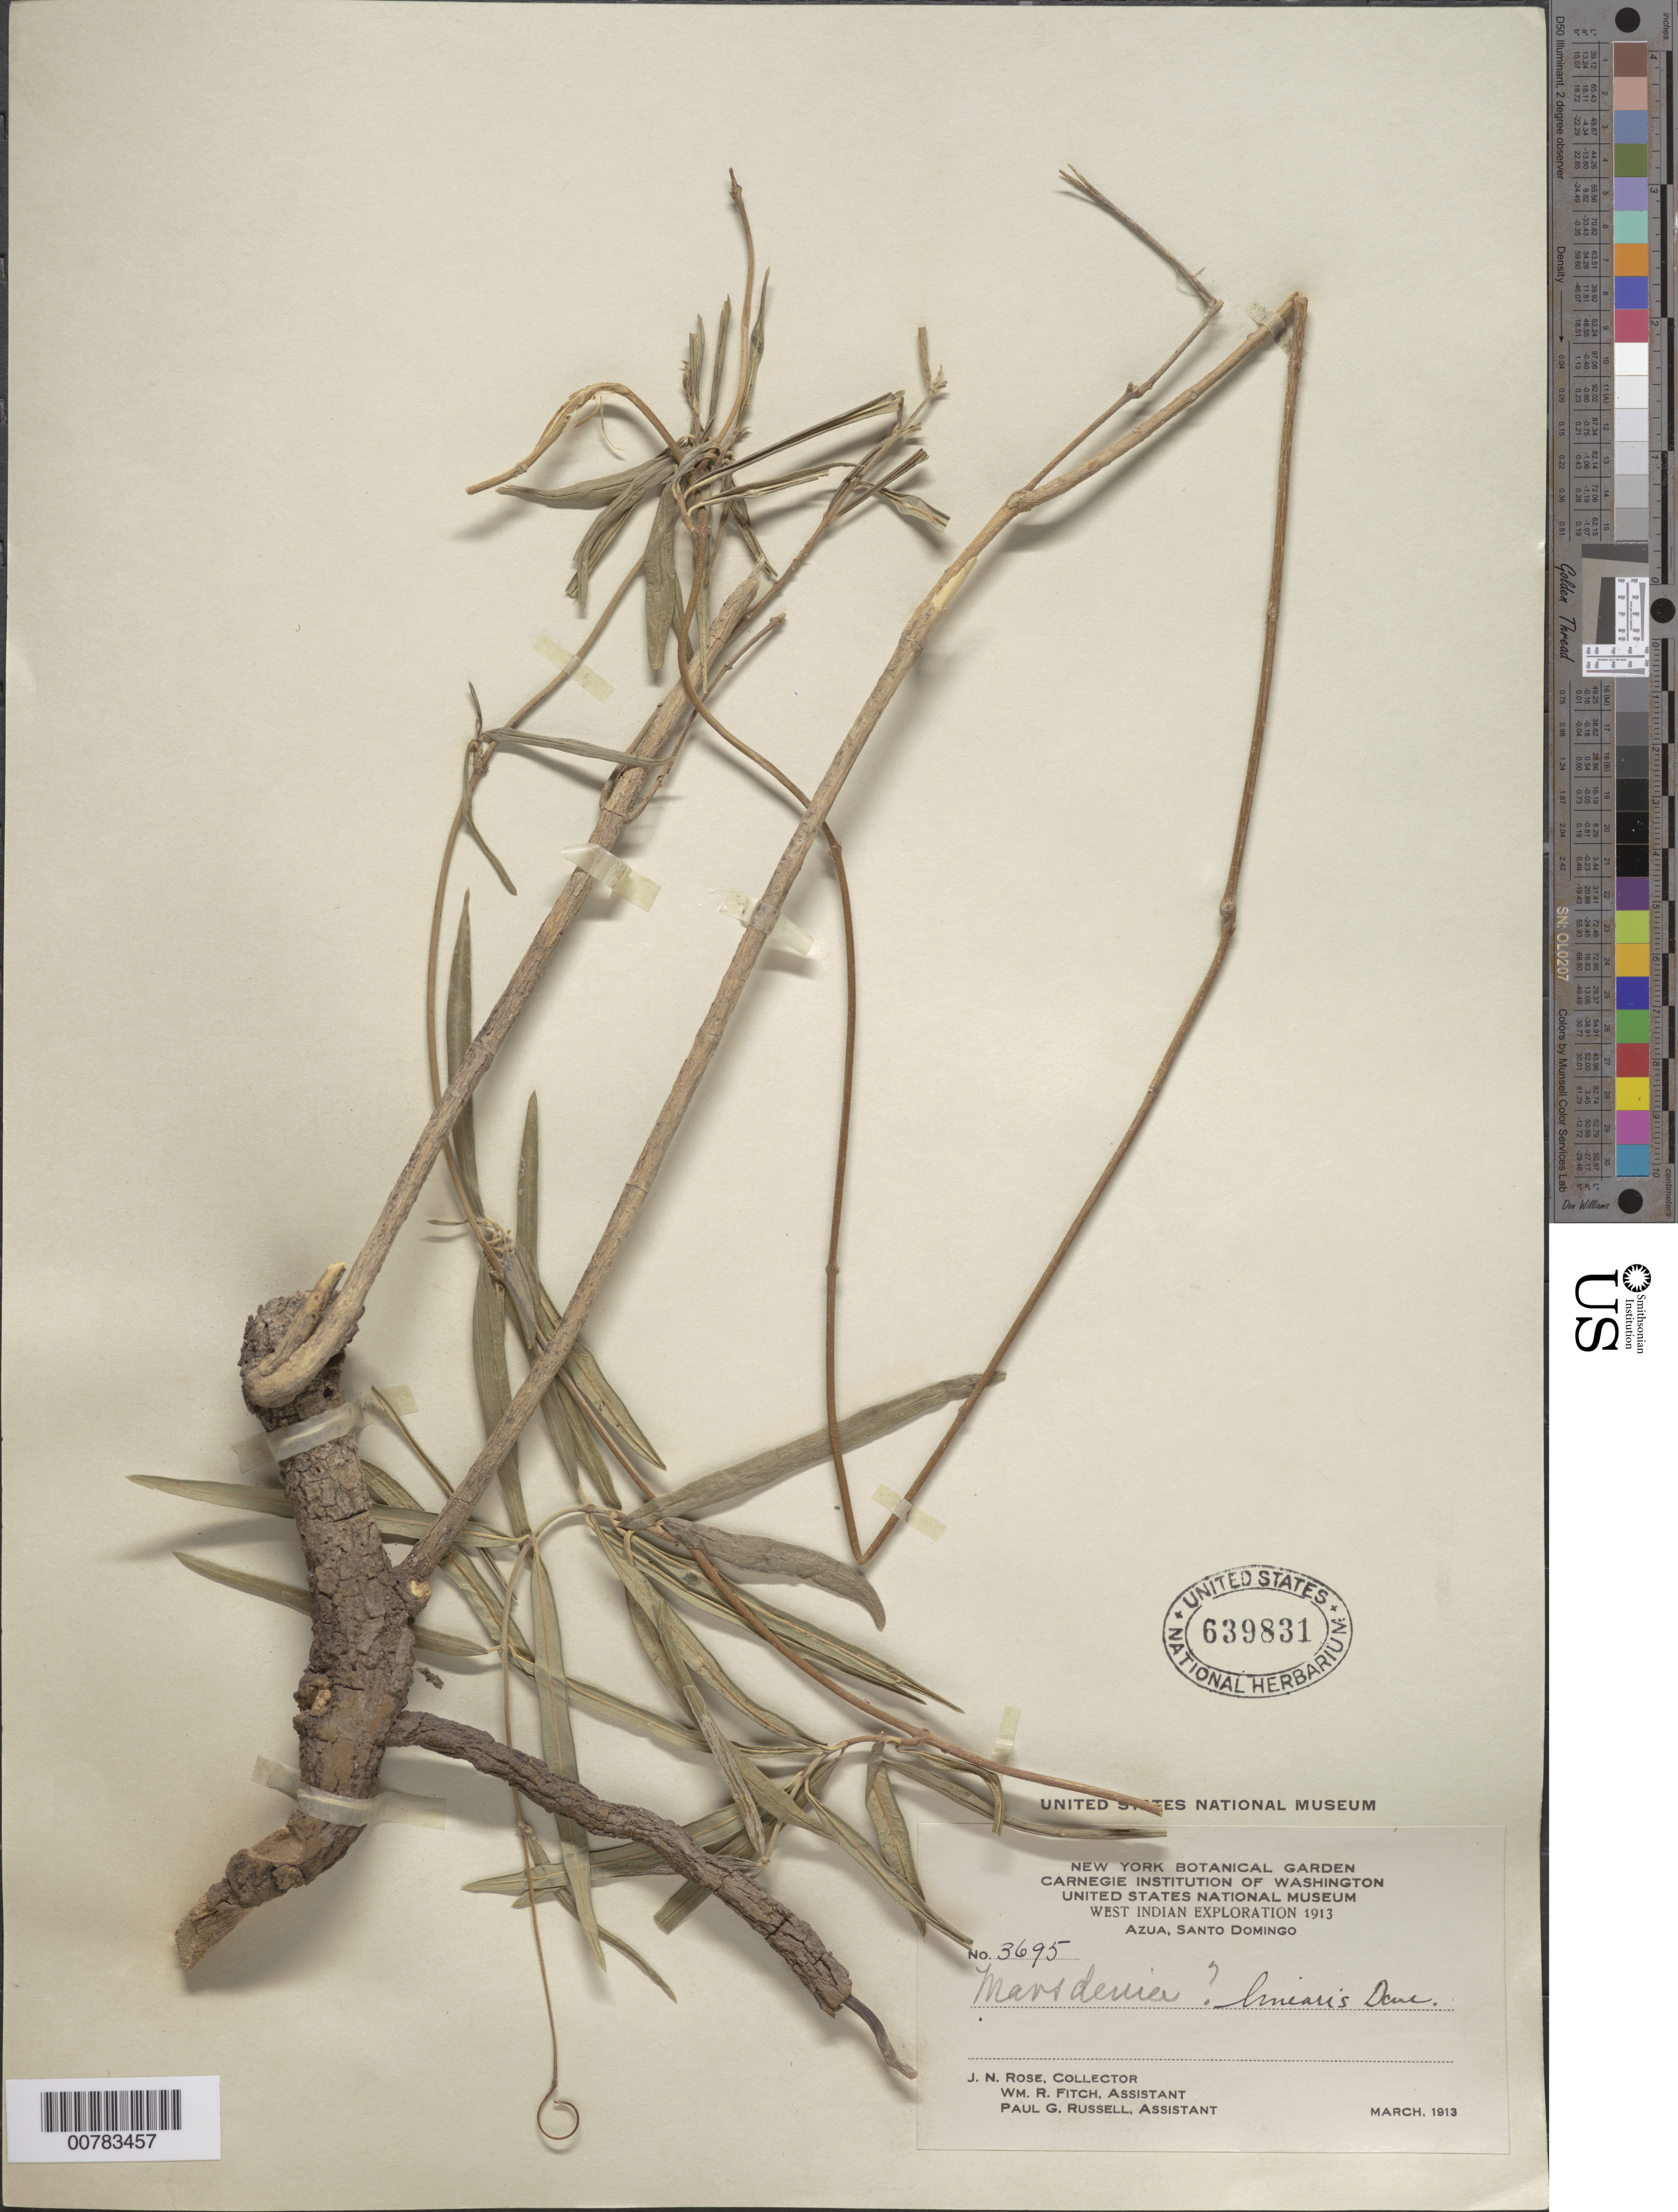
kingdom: Plantae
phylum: Tracheophyta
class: Magnoliopsida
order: Gentianales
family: Apocynaceae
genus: Marsdenia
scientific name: Marsdenia linearis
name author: Decne.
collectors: J. N. Rose, W. R. Fitch & P. G. Russell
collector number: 3695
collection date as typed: Mar 1913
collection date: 1913-03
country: Dominican Republic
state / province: Azua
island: Hispaniola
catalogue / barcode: US 639831